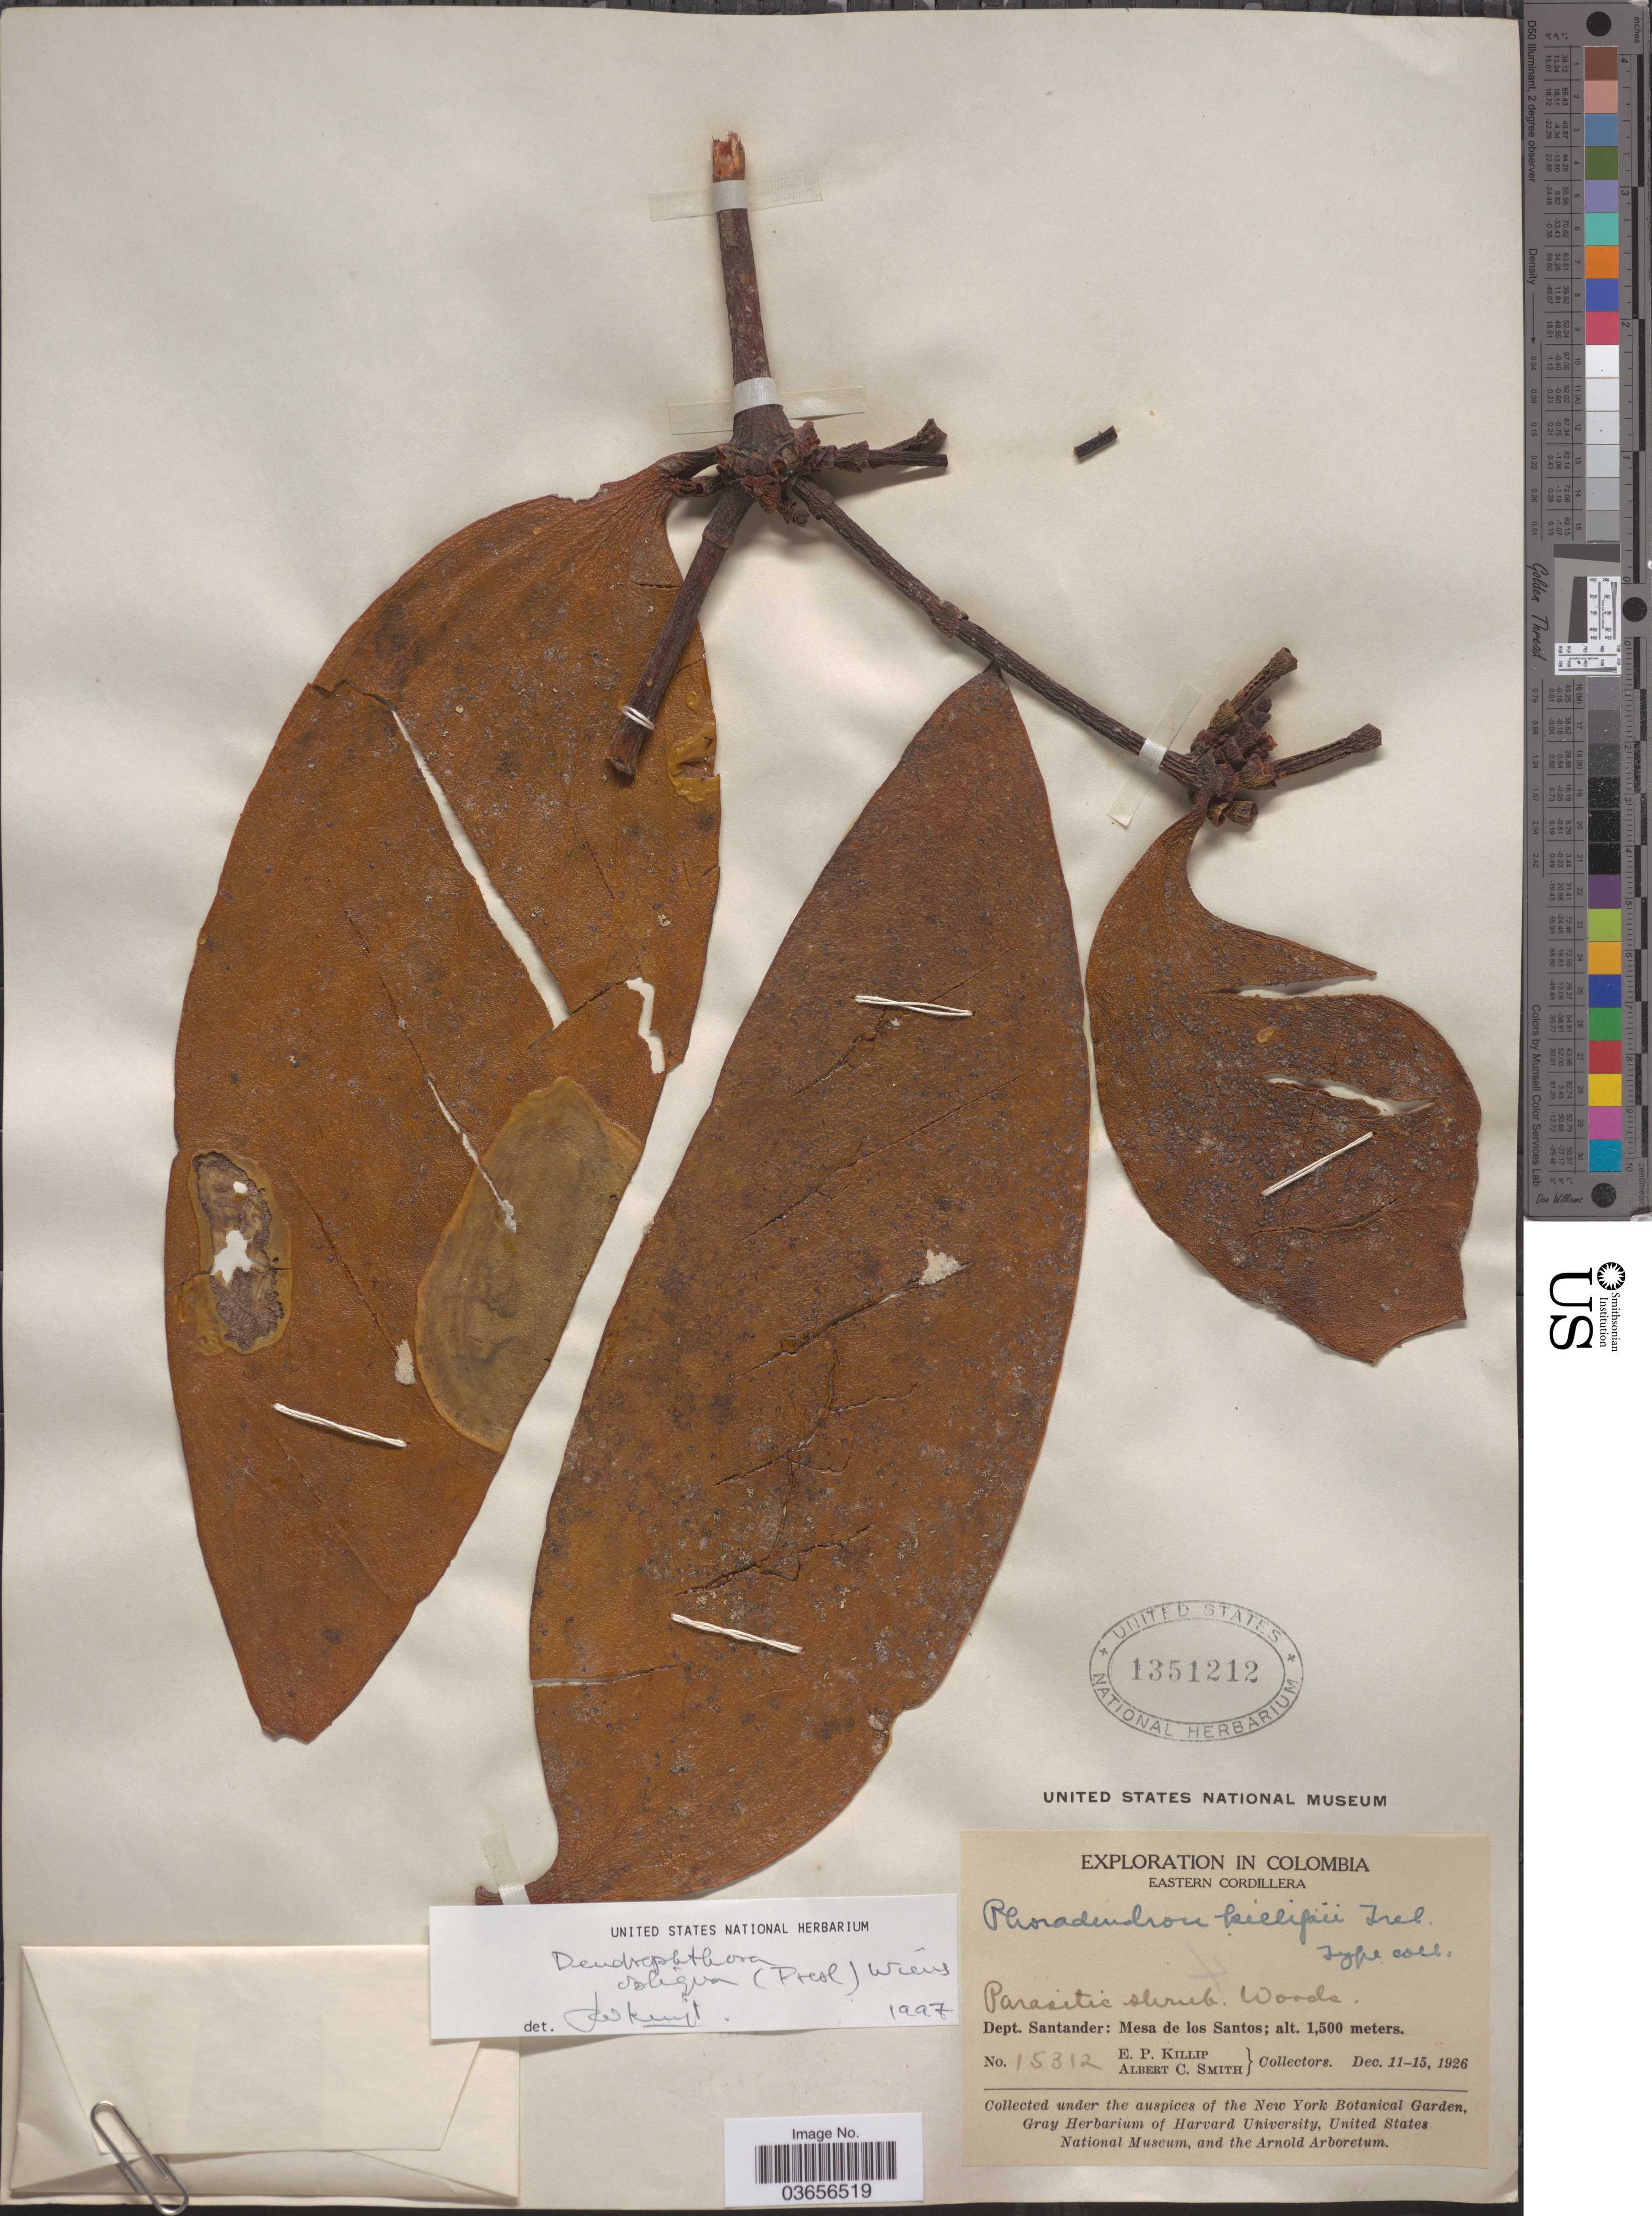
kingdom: Plantae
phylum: Tracheophyta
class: Magnoliopsida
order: Santalales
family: Viscaceae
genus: Dendrophthora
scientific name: Dendrophthora obliqua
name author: (C. Presl) Wiens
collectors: E. P. Killip & A. C. Smith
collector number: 15312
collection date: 1926-12-11/1926-12-15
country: Colombia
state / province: Santander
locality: Eastern Cordillera. Dept. Santander: Mesa de los Santos.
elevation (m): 1500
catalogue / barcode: US 1351212